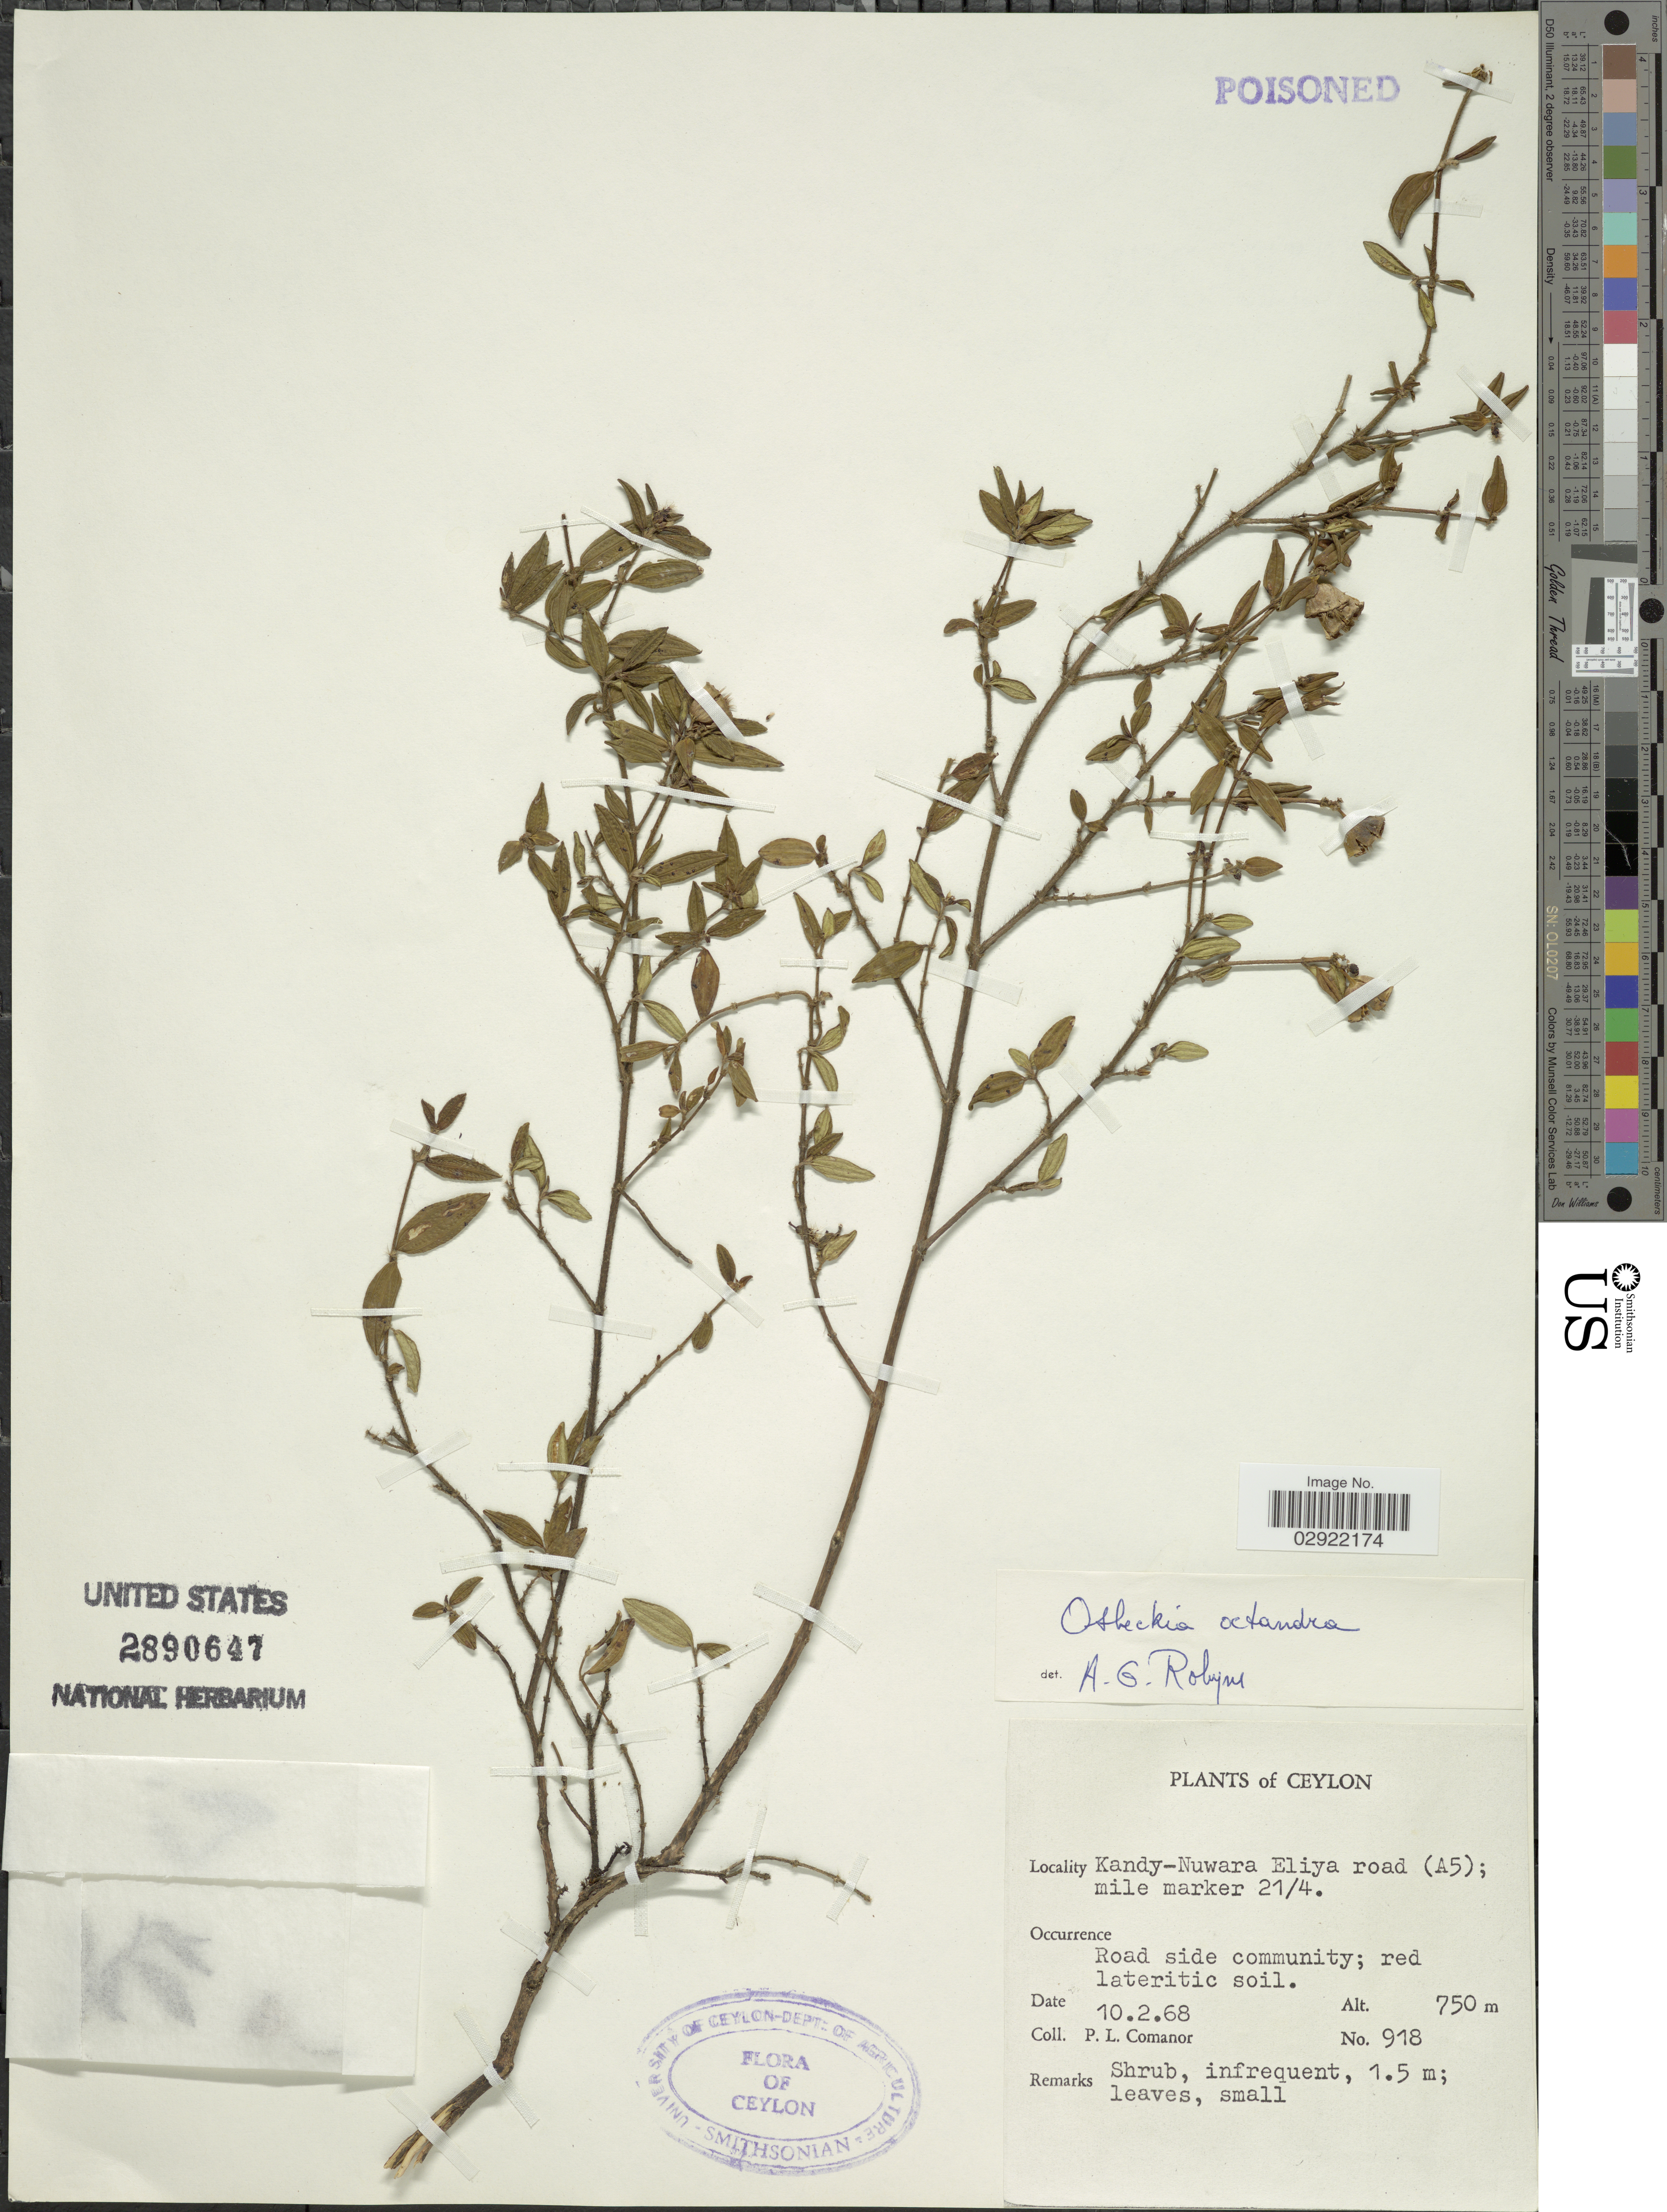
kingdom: Plantae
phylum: Tracheophyta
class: Magnoliopsida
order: Myrtales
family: Melastomataceae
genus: Osbeckia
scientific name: Osbeckia octandra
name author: DC.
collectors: P. Comanor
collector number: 918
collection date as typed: Transcribed d/m/y: 10/2/68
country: Sri Lanka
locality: Ceylon. Kandy-Nuwara Eliya road (A5); mile marker 21/4.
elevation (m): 750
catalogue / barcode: US 2890647